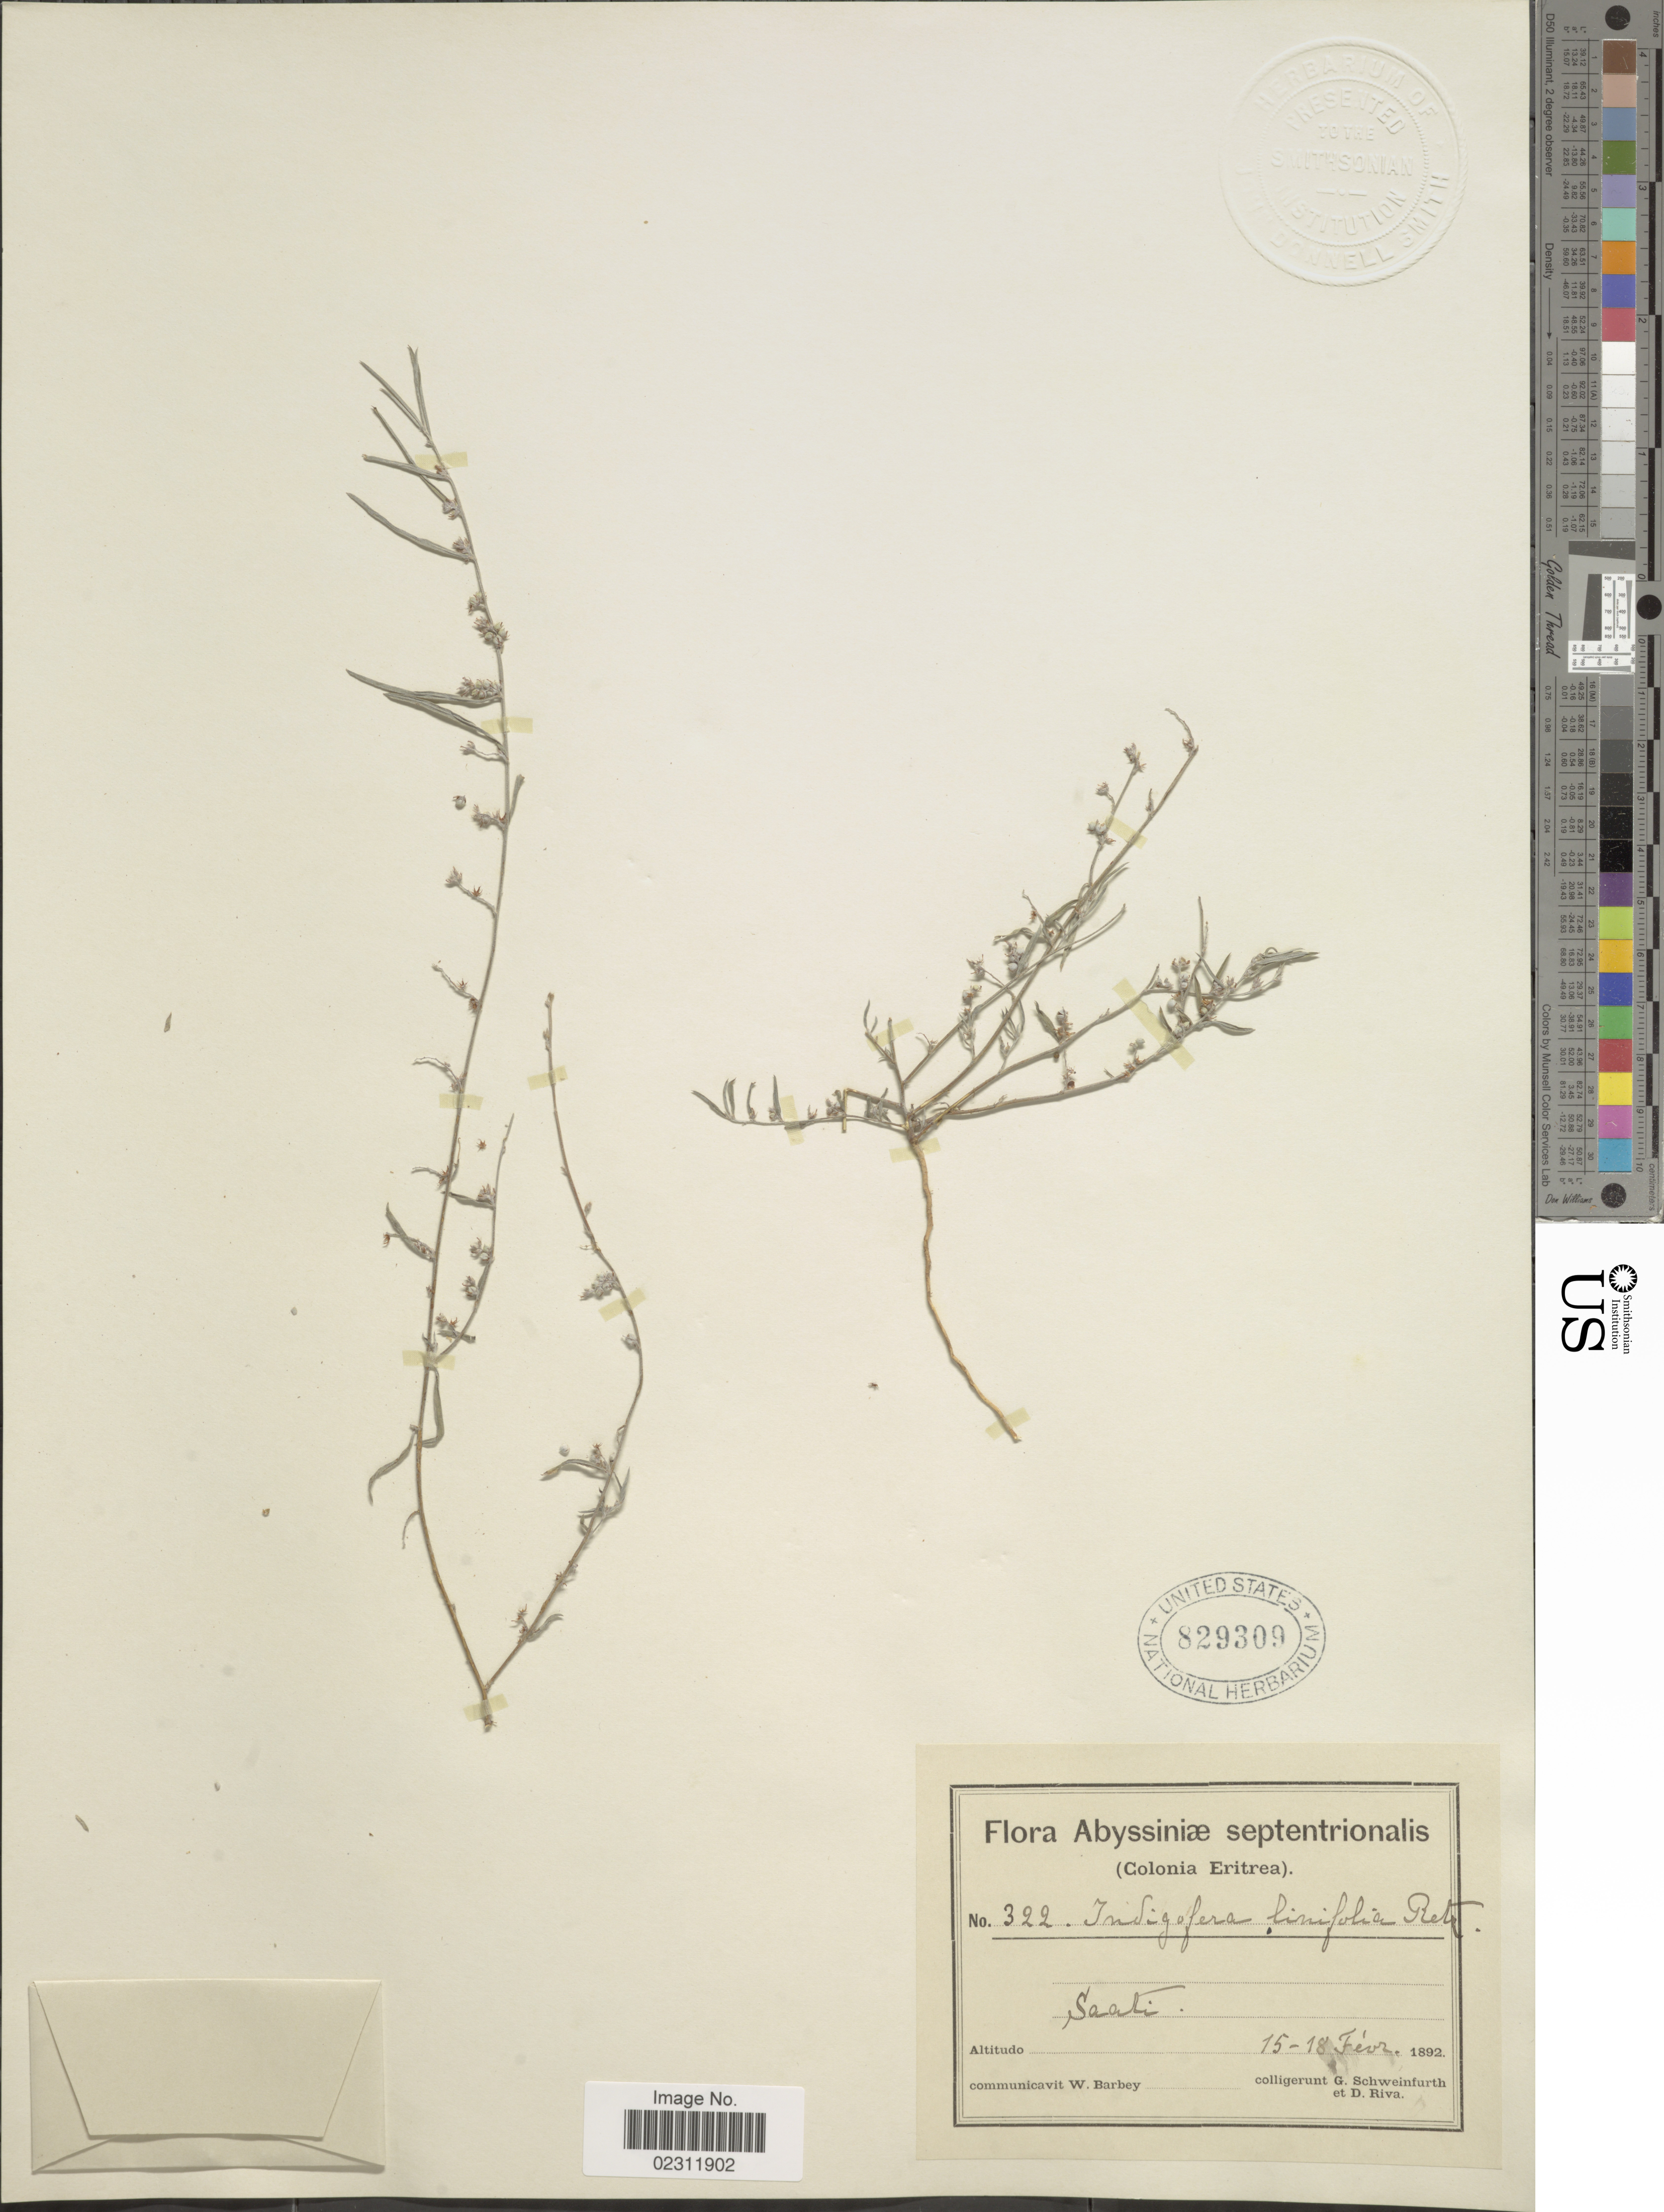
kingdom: Plantae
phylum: Tracheophyta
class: Magnoliopsida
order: Fabales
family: Fabaceae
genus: Indigofera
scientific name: Indigofera linifolia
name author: Retz.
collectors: G. A. Schweinfurth (herbarium) & D. Riva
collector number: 322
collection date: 1892-02-15/1892-02-18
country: Eritrea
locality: Abyssiniae septentrionalis, Saati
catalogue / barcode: US 829309